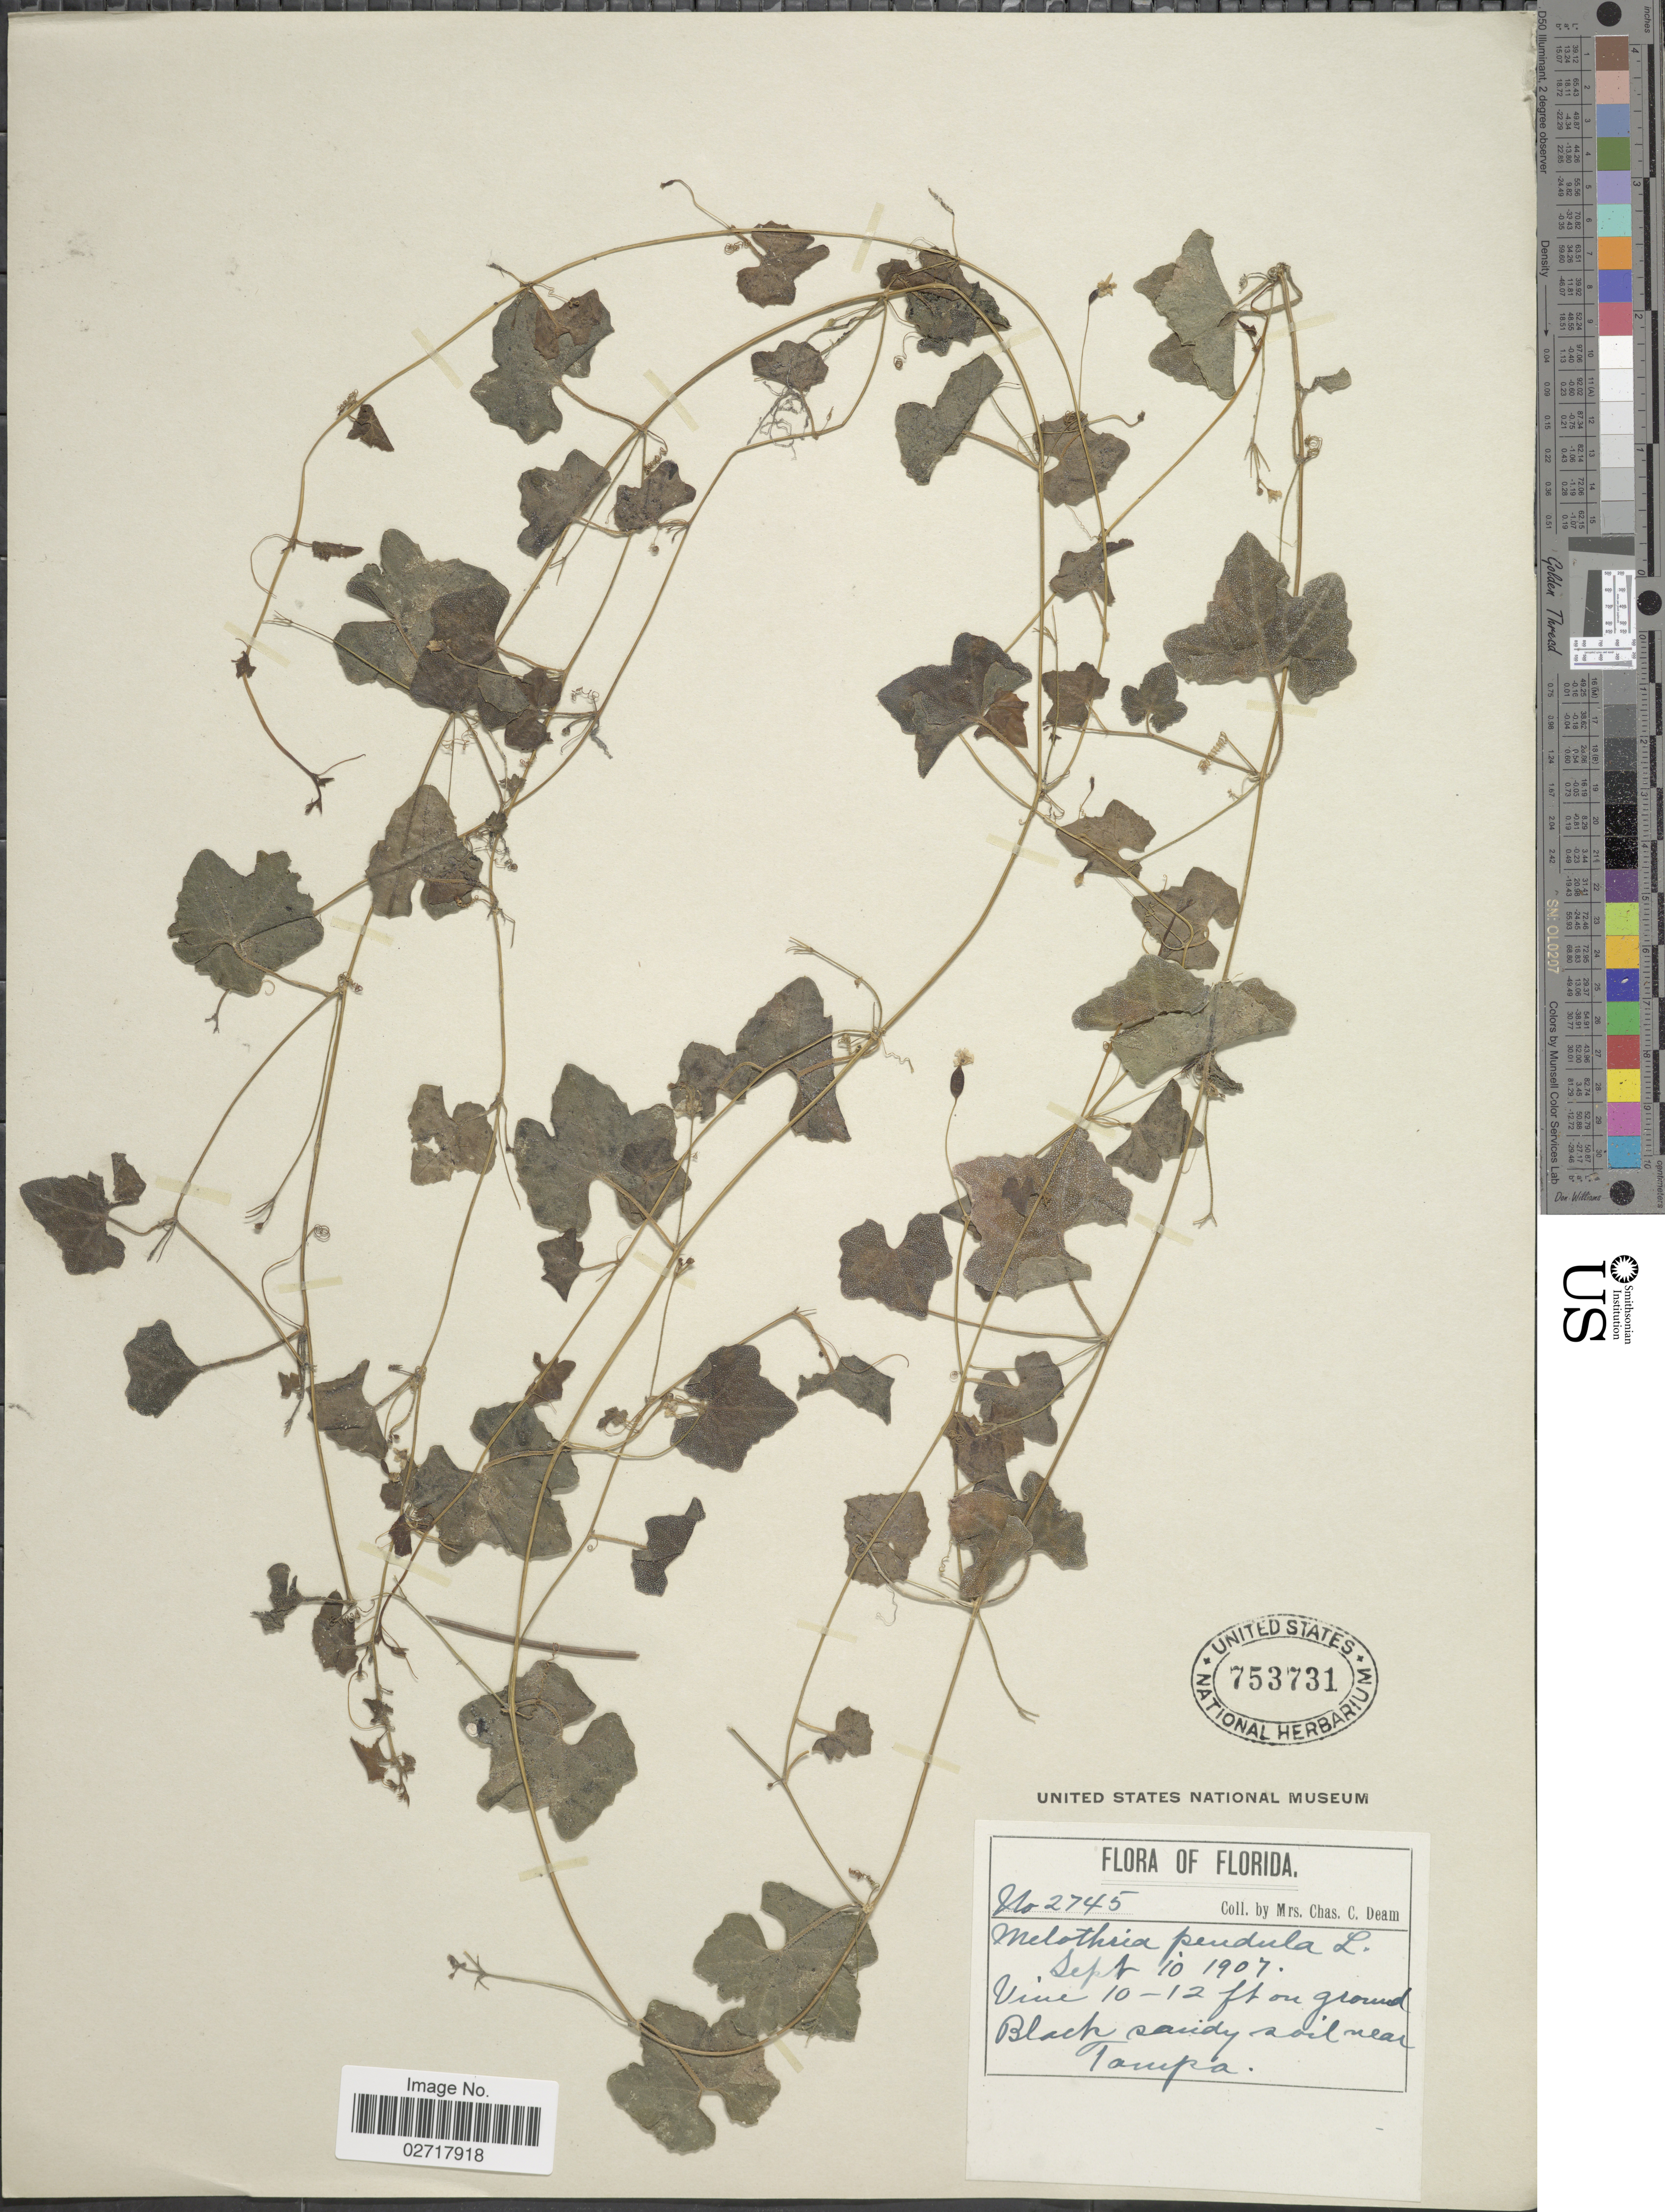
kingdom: Plantae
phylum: Tracheophyta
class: Magnoliopsida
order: Cucurbitales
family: Cucurbitaceae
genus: Melothria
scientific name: Melothria pendula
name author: L.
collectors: S. A. Deam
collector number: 2745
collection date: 1907-09-10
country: United States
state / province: Florida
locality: Near Tampa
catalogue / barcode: US 753731